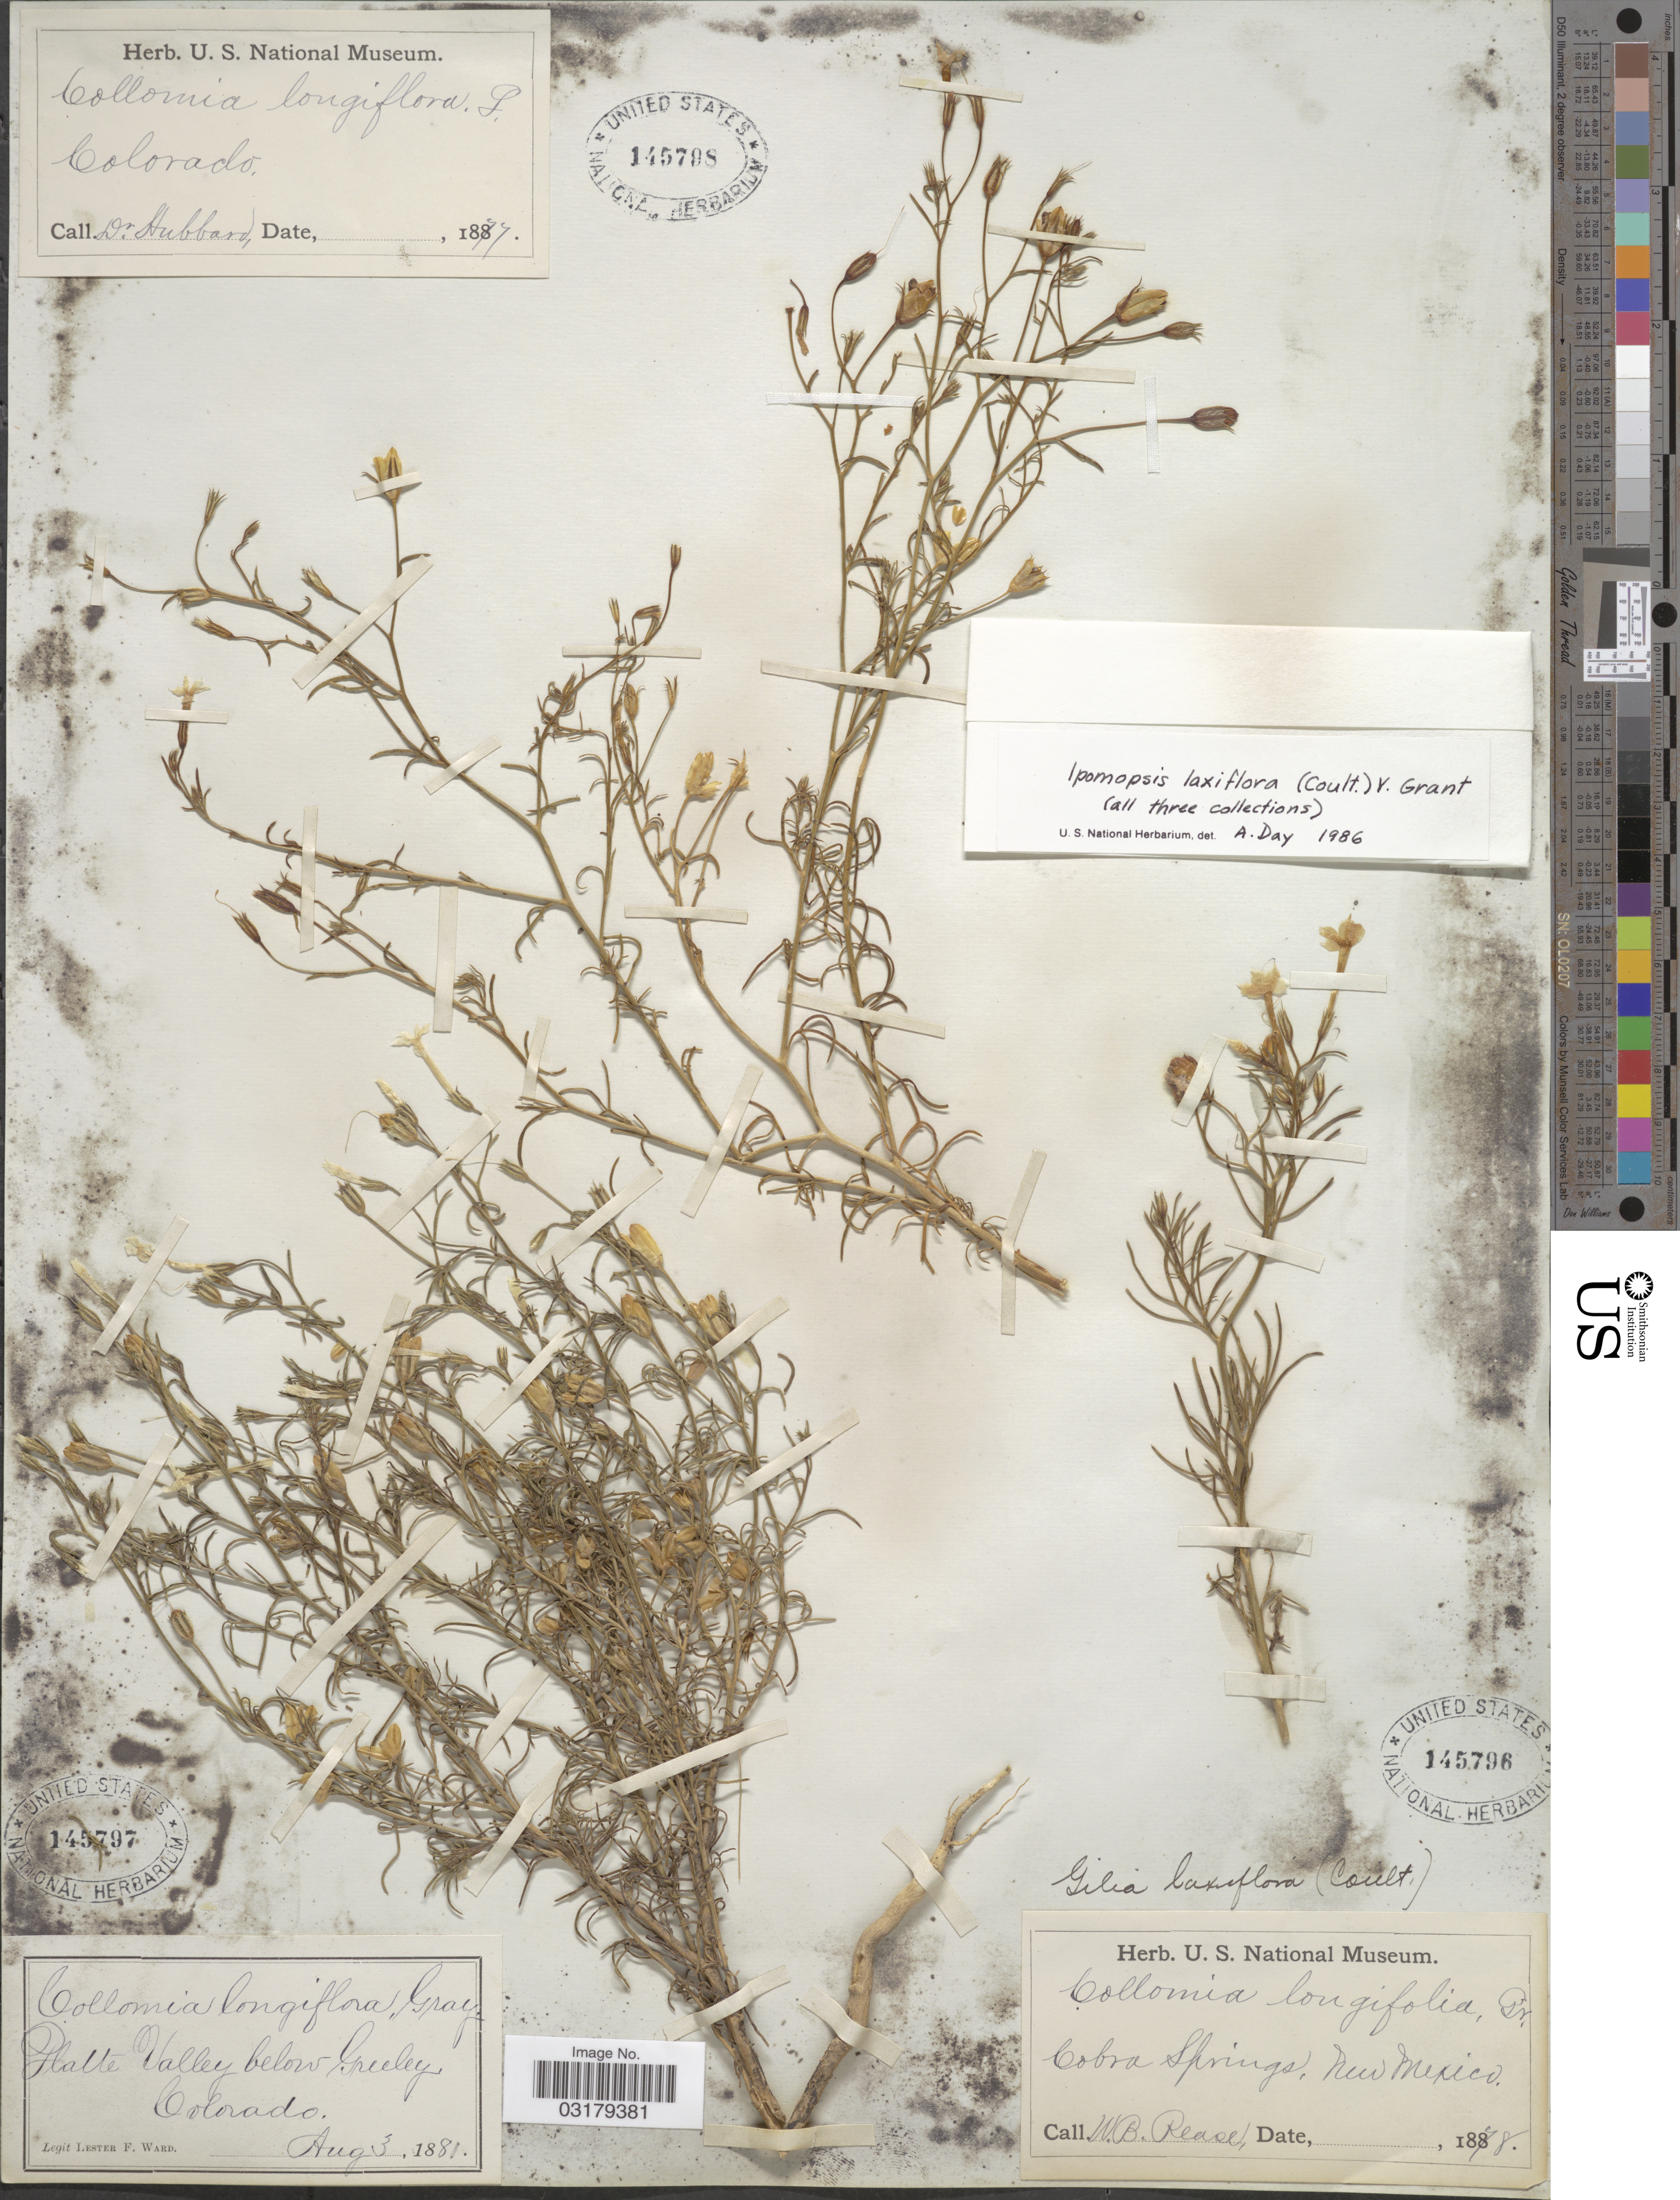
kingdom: Plantae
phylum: Tracheophyta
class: Magnoliopsida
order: Ericales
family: Polemoniaceae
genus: Ipomopsis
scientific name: Ipomopsis laxiflora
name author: (J.M. Coult.) V.E. Grant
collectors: W. Pease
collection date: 1878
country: United States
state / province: New Mexico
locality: Cobra Springs.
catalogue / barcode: US 145796-2